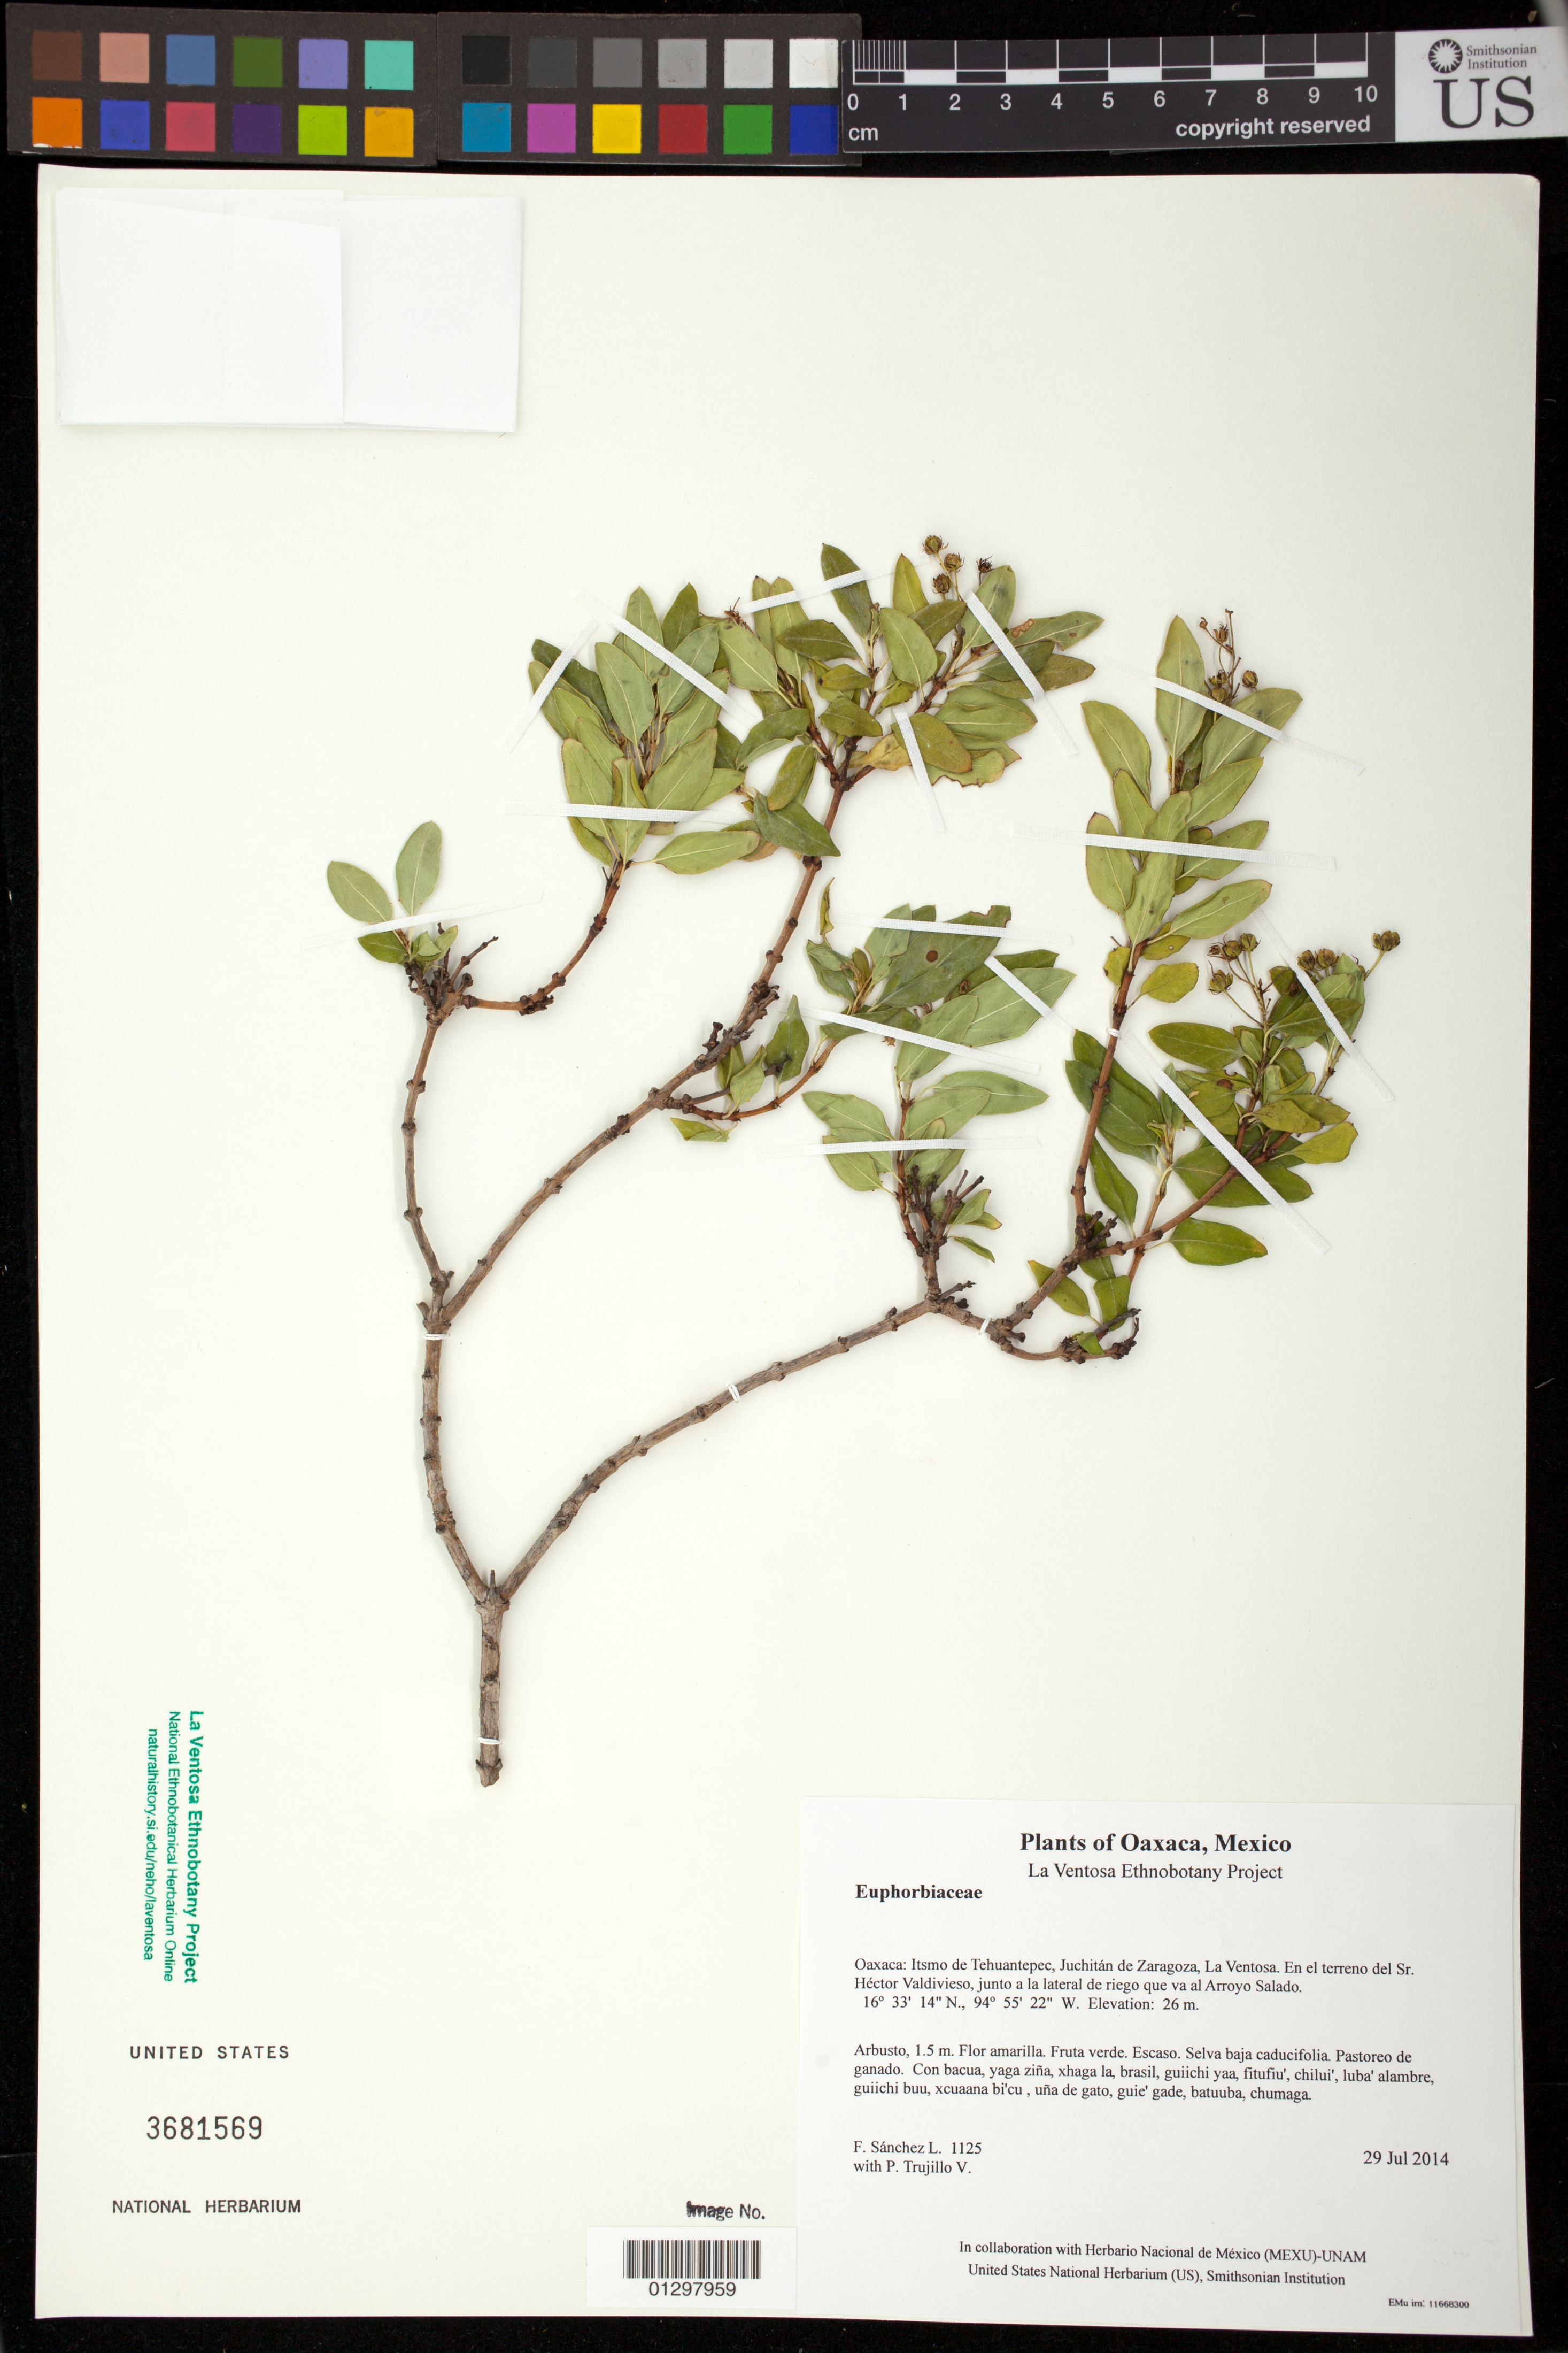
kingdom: Plantae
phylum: Tracheophyta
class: Magnoliopsida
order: Malpighiales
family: Malpighiaceae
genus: Galphimia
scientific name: Galphimia glauca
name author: Cav.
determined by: Velasco G., Kenia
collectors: F. Sánchez L. & P. Trujillo V.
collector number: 1125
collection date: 2014-07-29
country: Mexico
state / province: Oaxaca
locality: Itsmo de Tehuantepec, Juchitán de Zaragoza, La Ventosa. En el terreno del Sr. Héctor Valdivieso, junto a la lateral de riego que va al Arroyo Salado.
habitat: Selva baja caducifolia. Pastoreo de ganado.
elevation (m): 26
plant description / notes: JEBOT, MEXU, SERO, US; Yaga bandaga. 1.5 m. Guie' naguchi. Cuaananaxhi naga'. Huaxie'.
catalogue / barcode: US 3681569